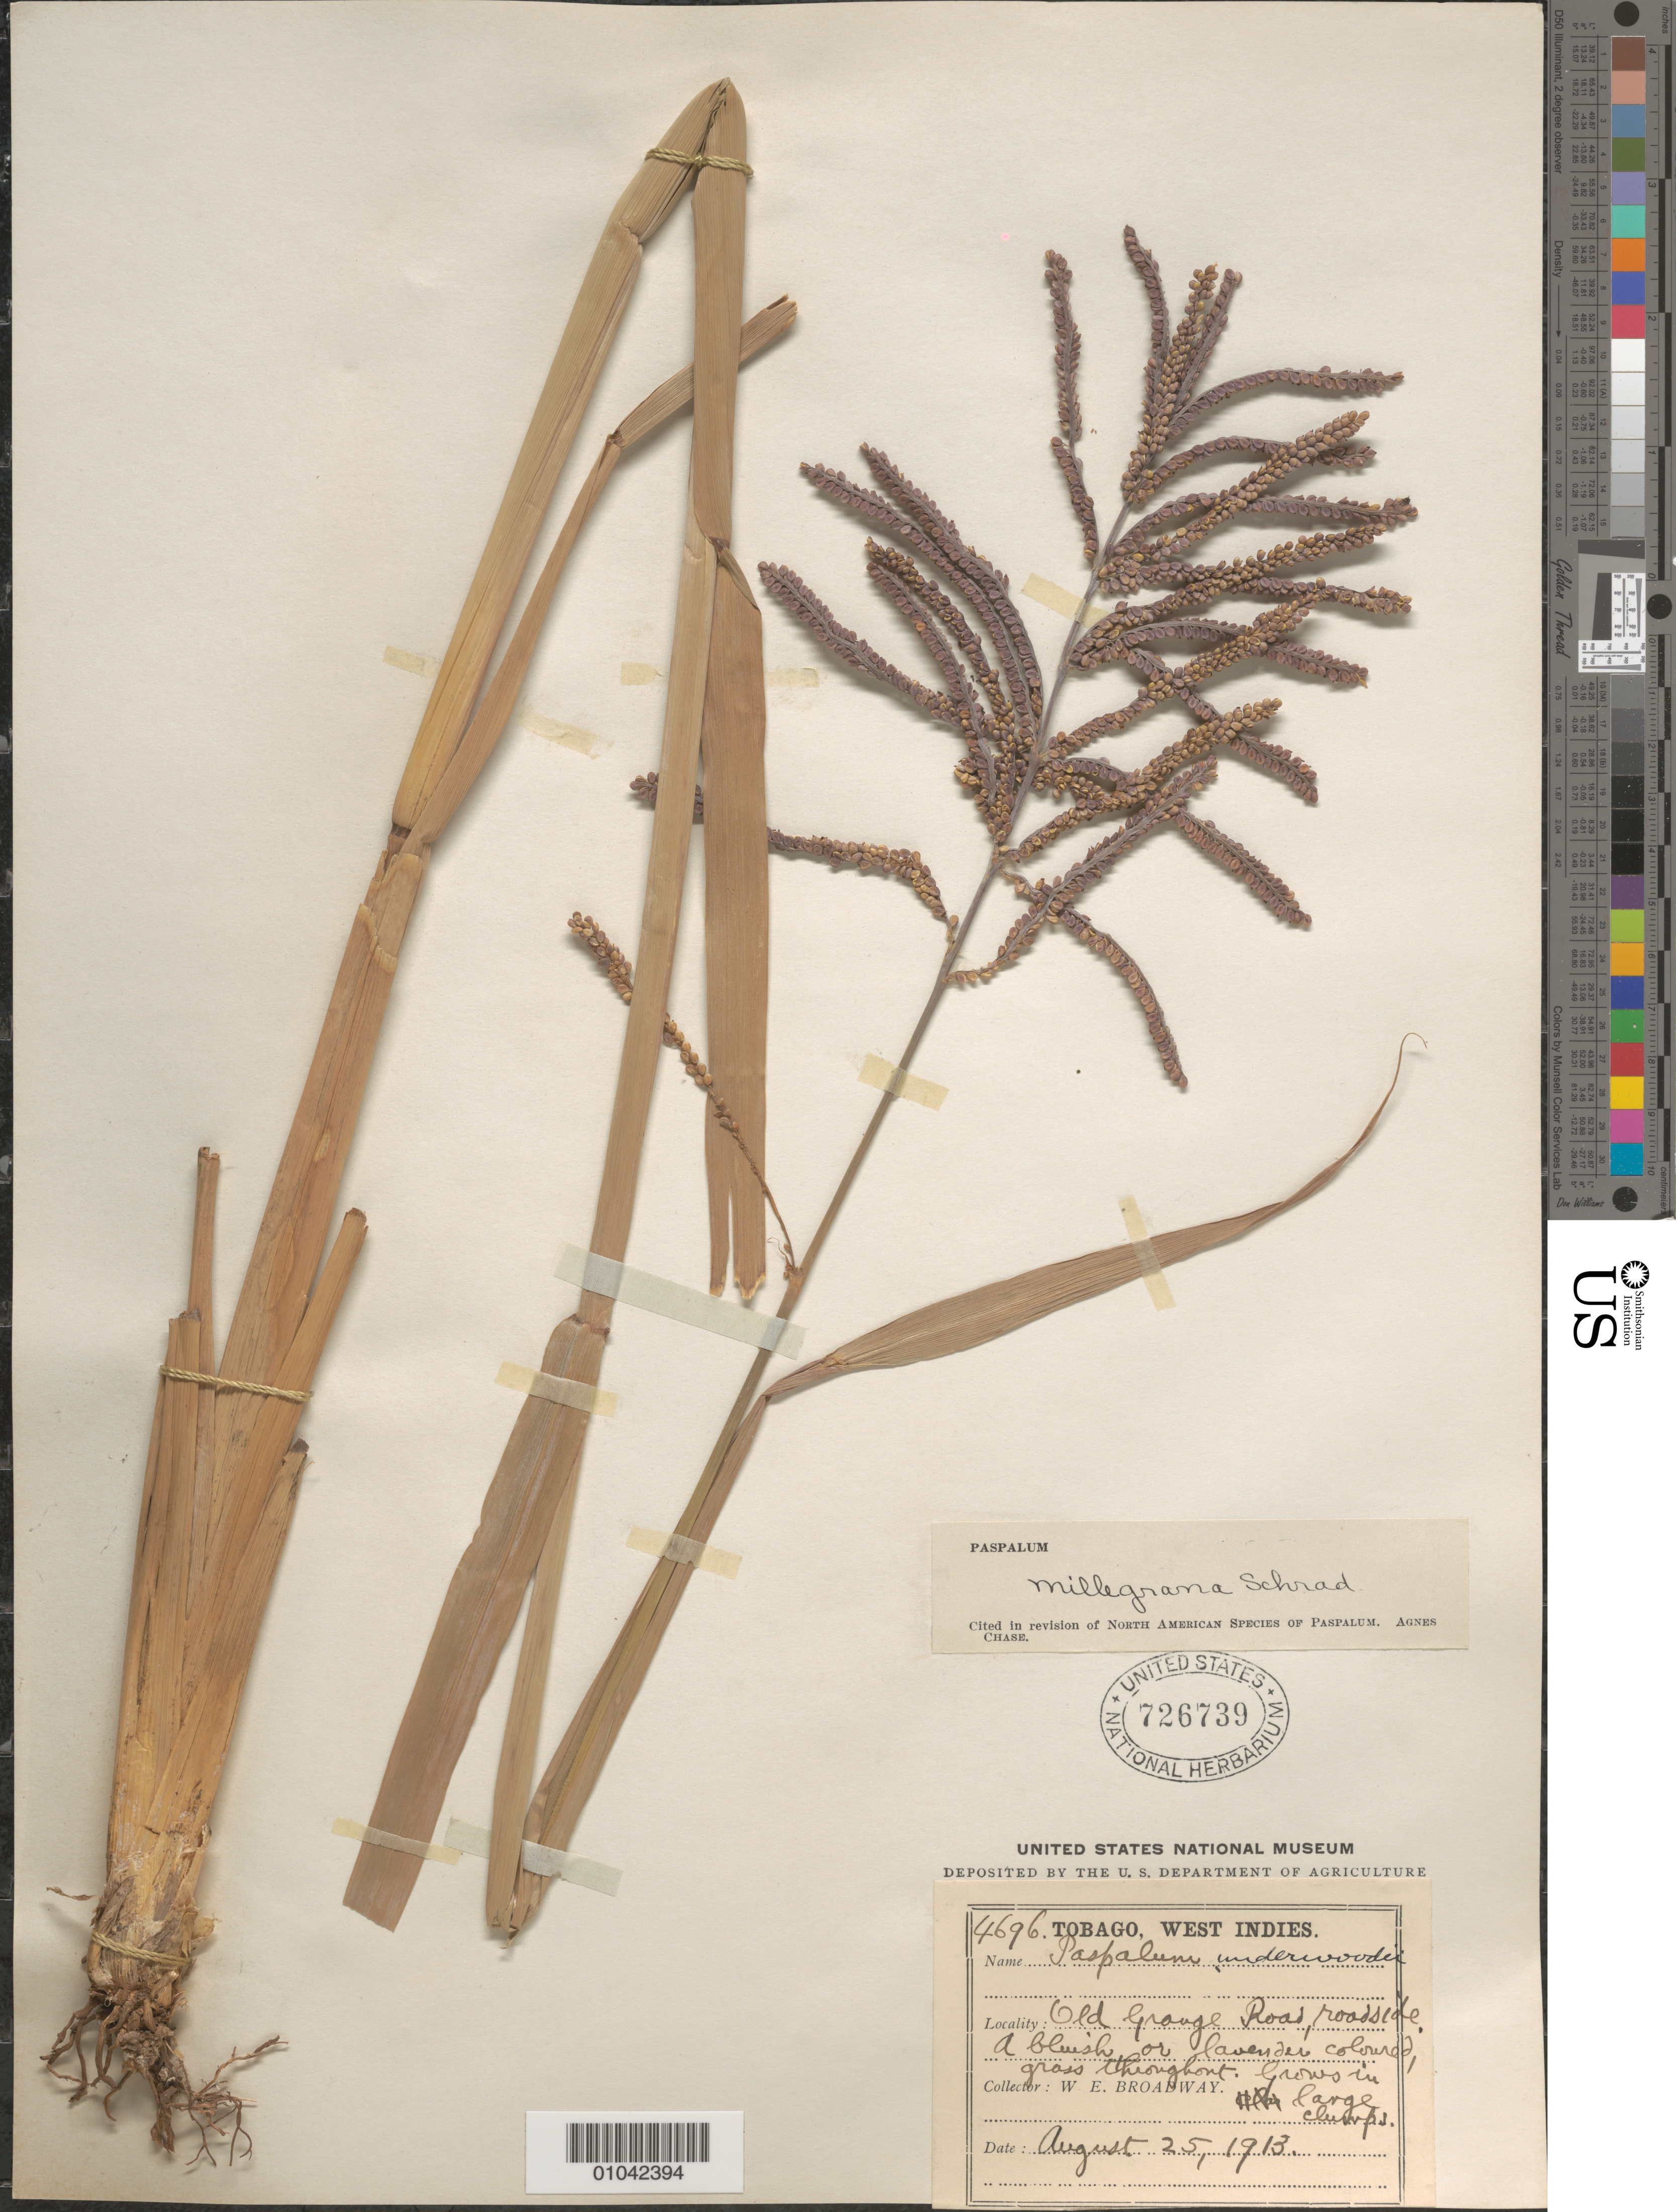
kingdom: Plantae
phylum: Tracheophyta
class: Liliopsida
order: Poales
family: Poaceae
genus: Paspalum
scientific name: Paspalum millegrana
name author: Schrad.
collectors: W. E. Broadway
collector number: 4696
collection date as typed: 25 Aug 1913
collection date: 1913-08-25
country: Trinidad and Tobago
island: Tobago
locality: Old Grange Road, roadside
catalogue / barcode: US 726739